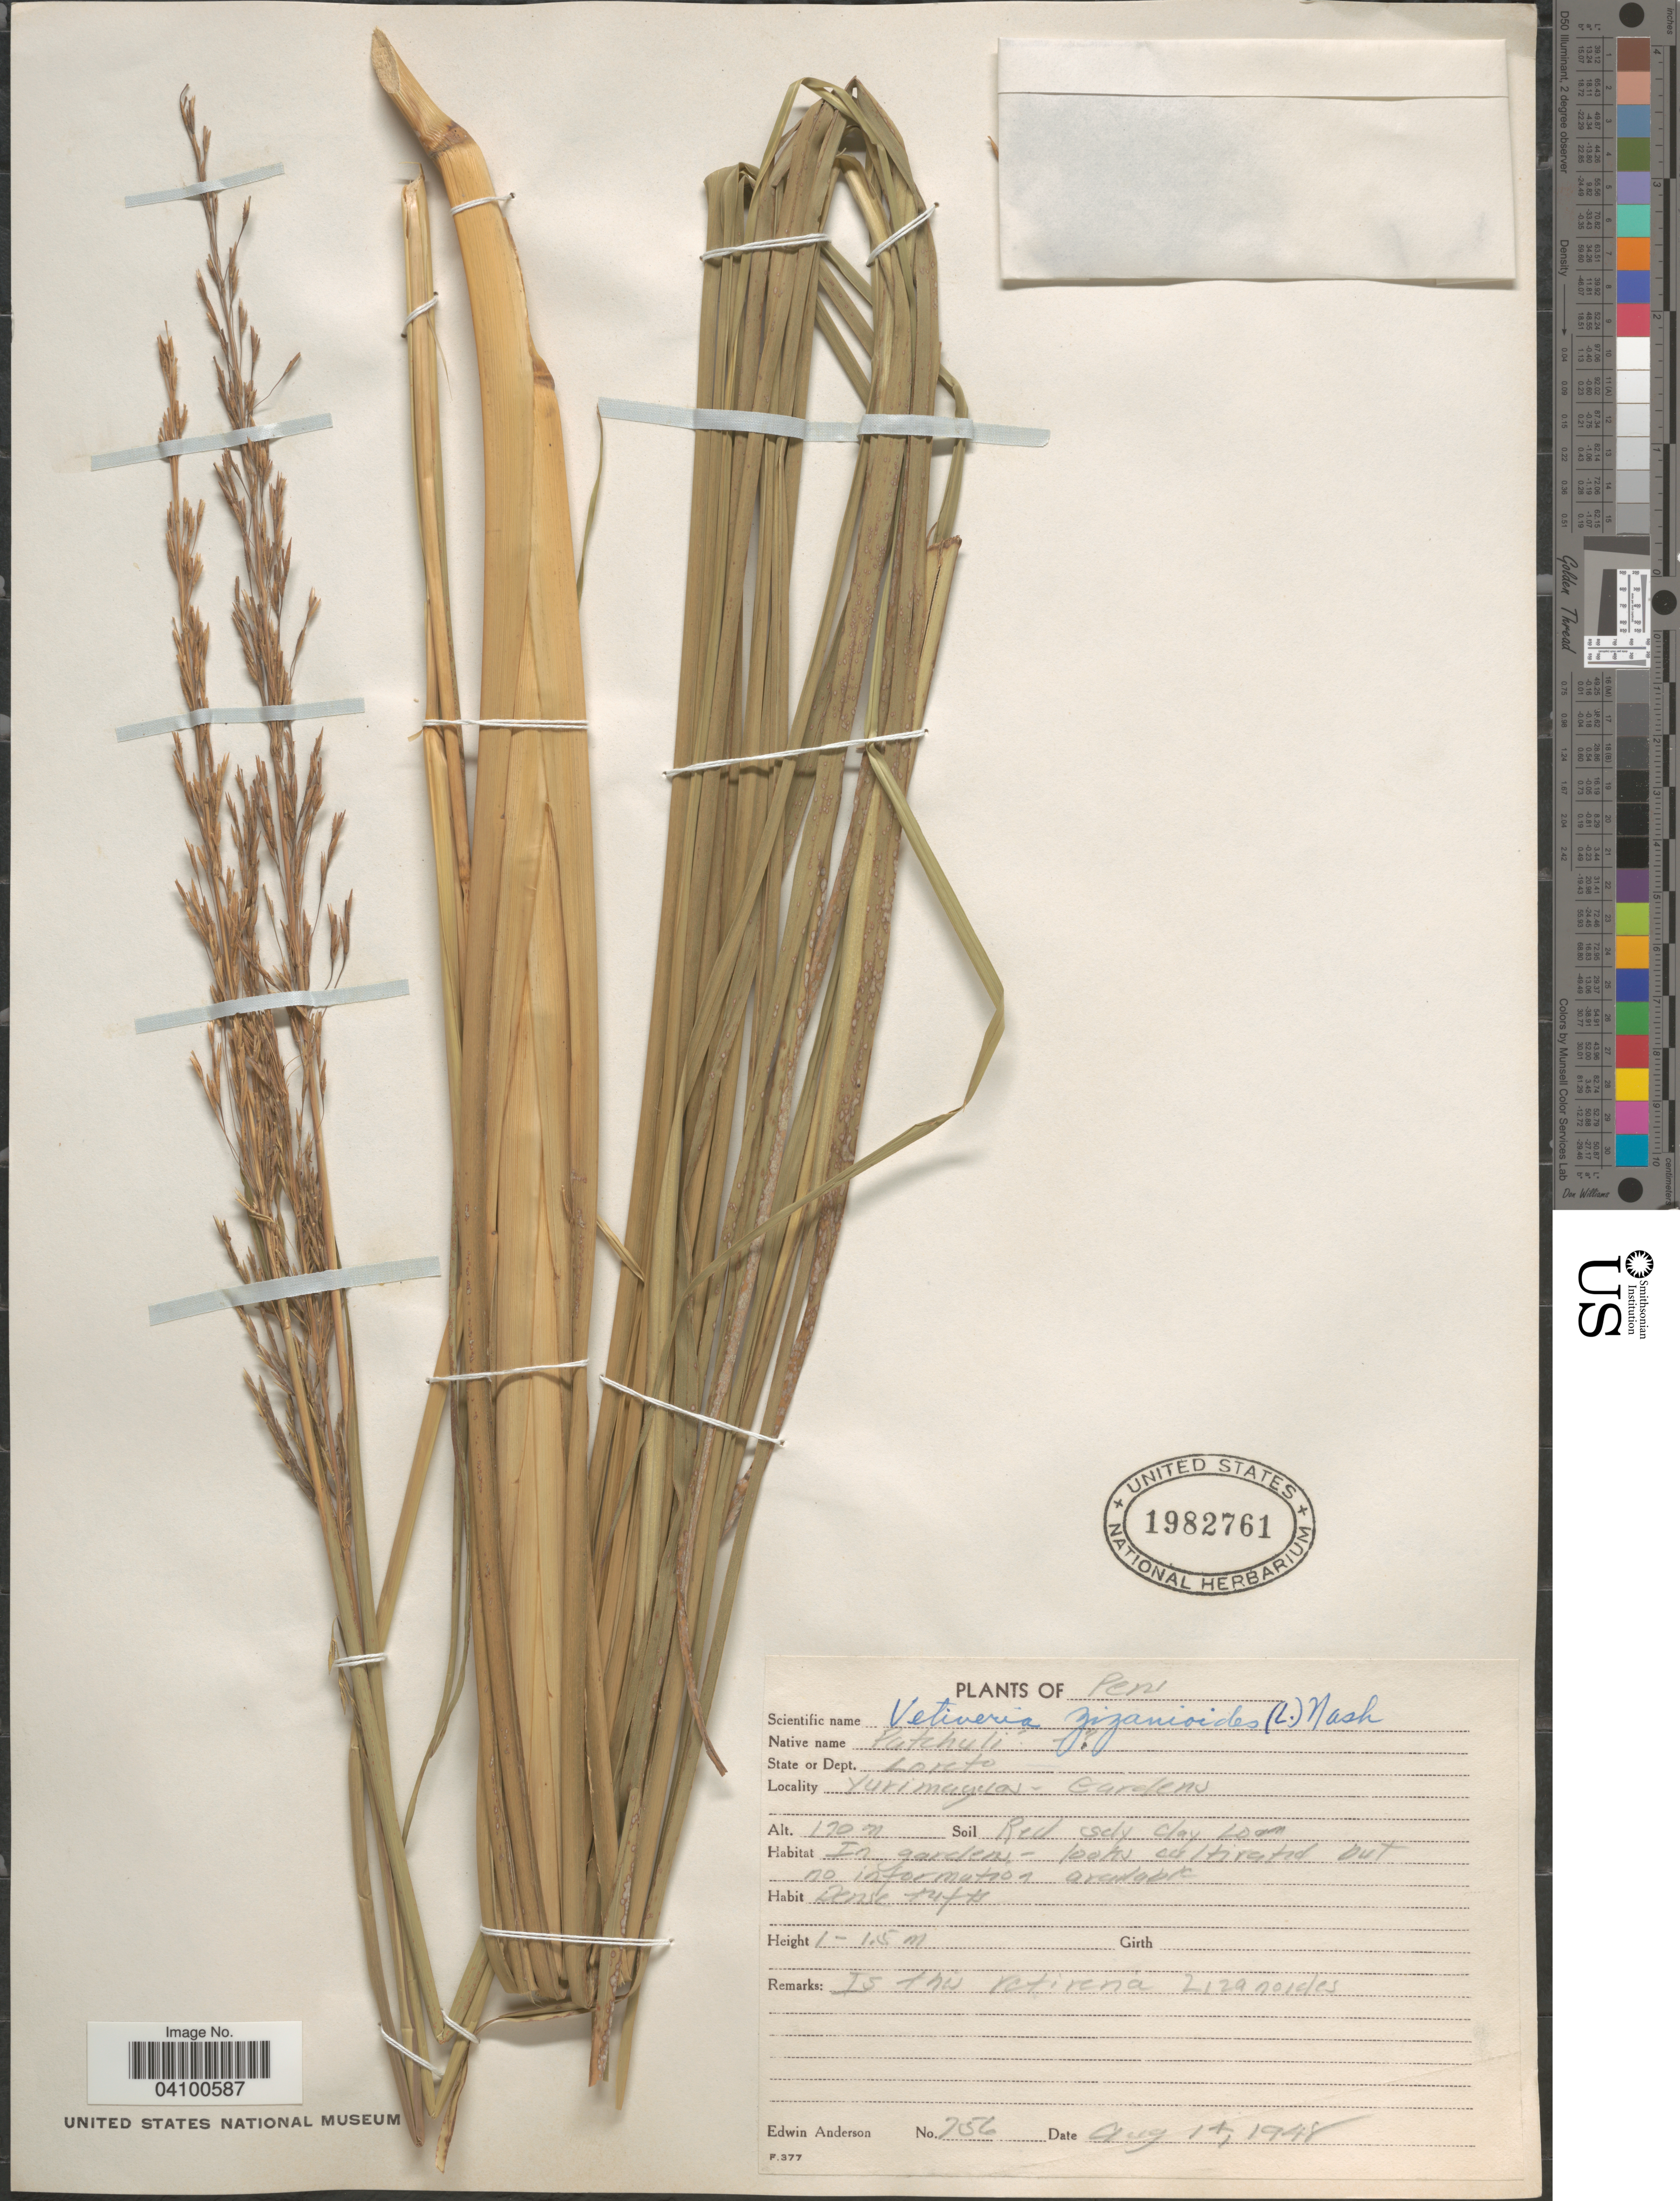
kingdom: Plantae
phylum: Tracheophyta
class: Liliopsida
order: Poales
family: Poaceae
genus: Chrysopogon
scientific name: Chrysopogon zizanioides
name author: (L.) Roberty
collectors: E. Anderson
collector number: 756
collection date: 1948-08-14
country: Peru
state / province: Loreto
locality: Dept. Loreto. Yurimaguas - Garden. In garden.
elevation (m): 170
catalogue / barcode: US 1982761